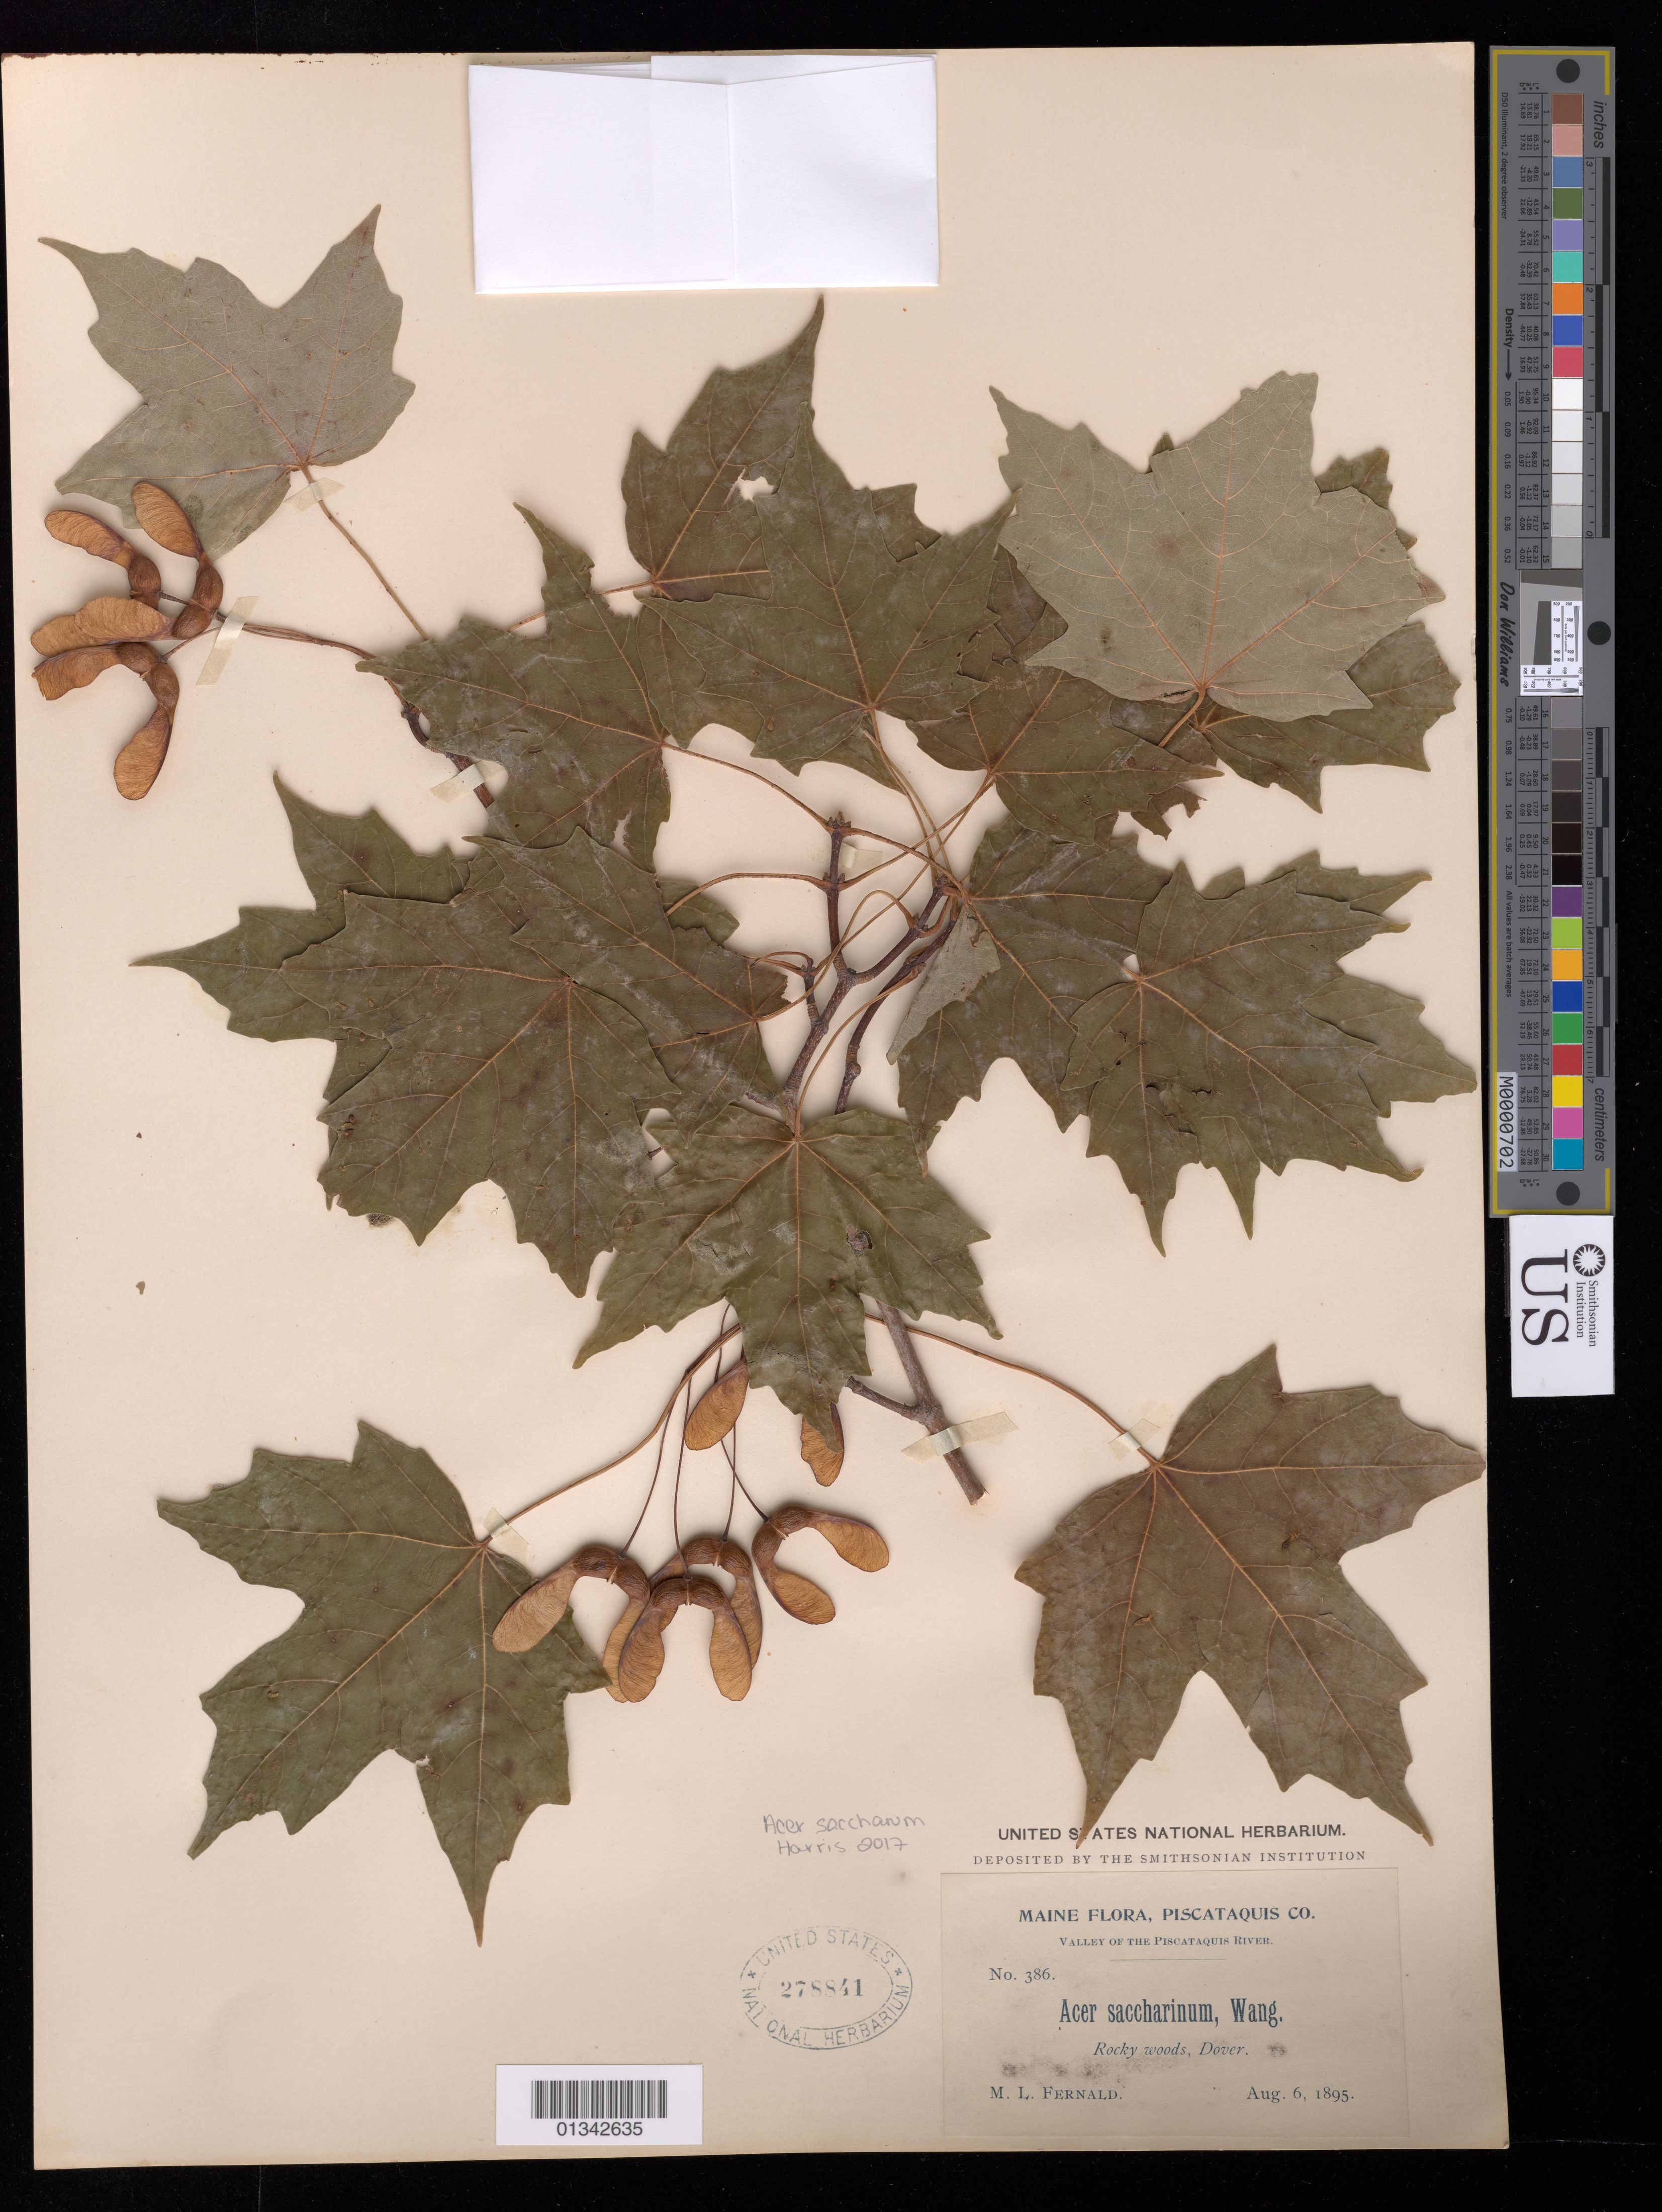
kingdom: Plantae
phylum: Tracheophyta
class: Magnoliopsida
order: Sapindales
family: Sapindaceae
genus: Acer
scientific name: Acer saccharinum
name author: L.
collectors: M. L. Fernald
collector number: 386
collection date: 1895-08-06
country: United States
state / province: Maine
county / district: Piscataquis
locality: Piscataquis County, valley of Piscataquis River, Dover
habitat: Rocky woods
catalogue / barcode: US 278841